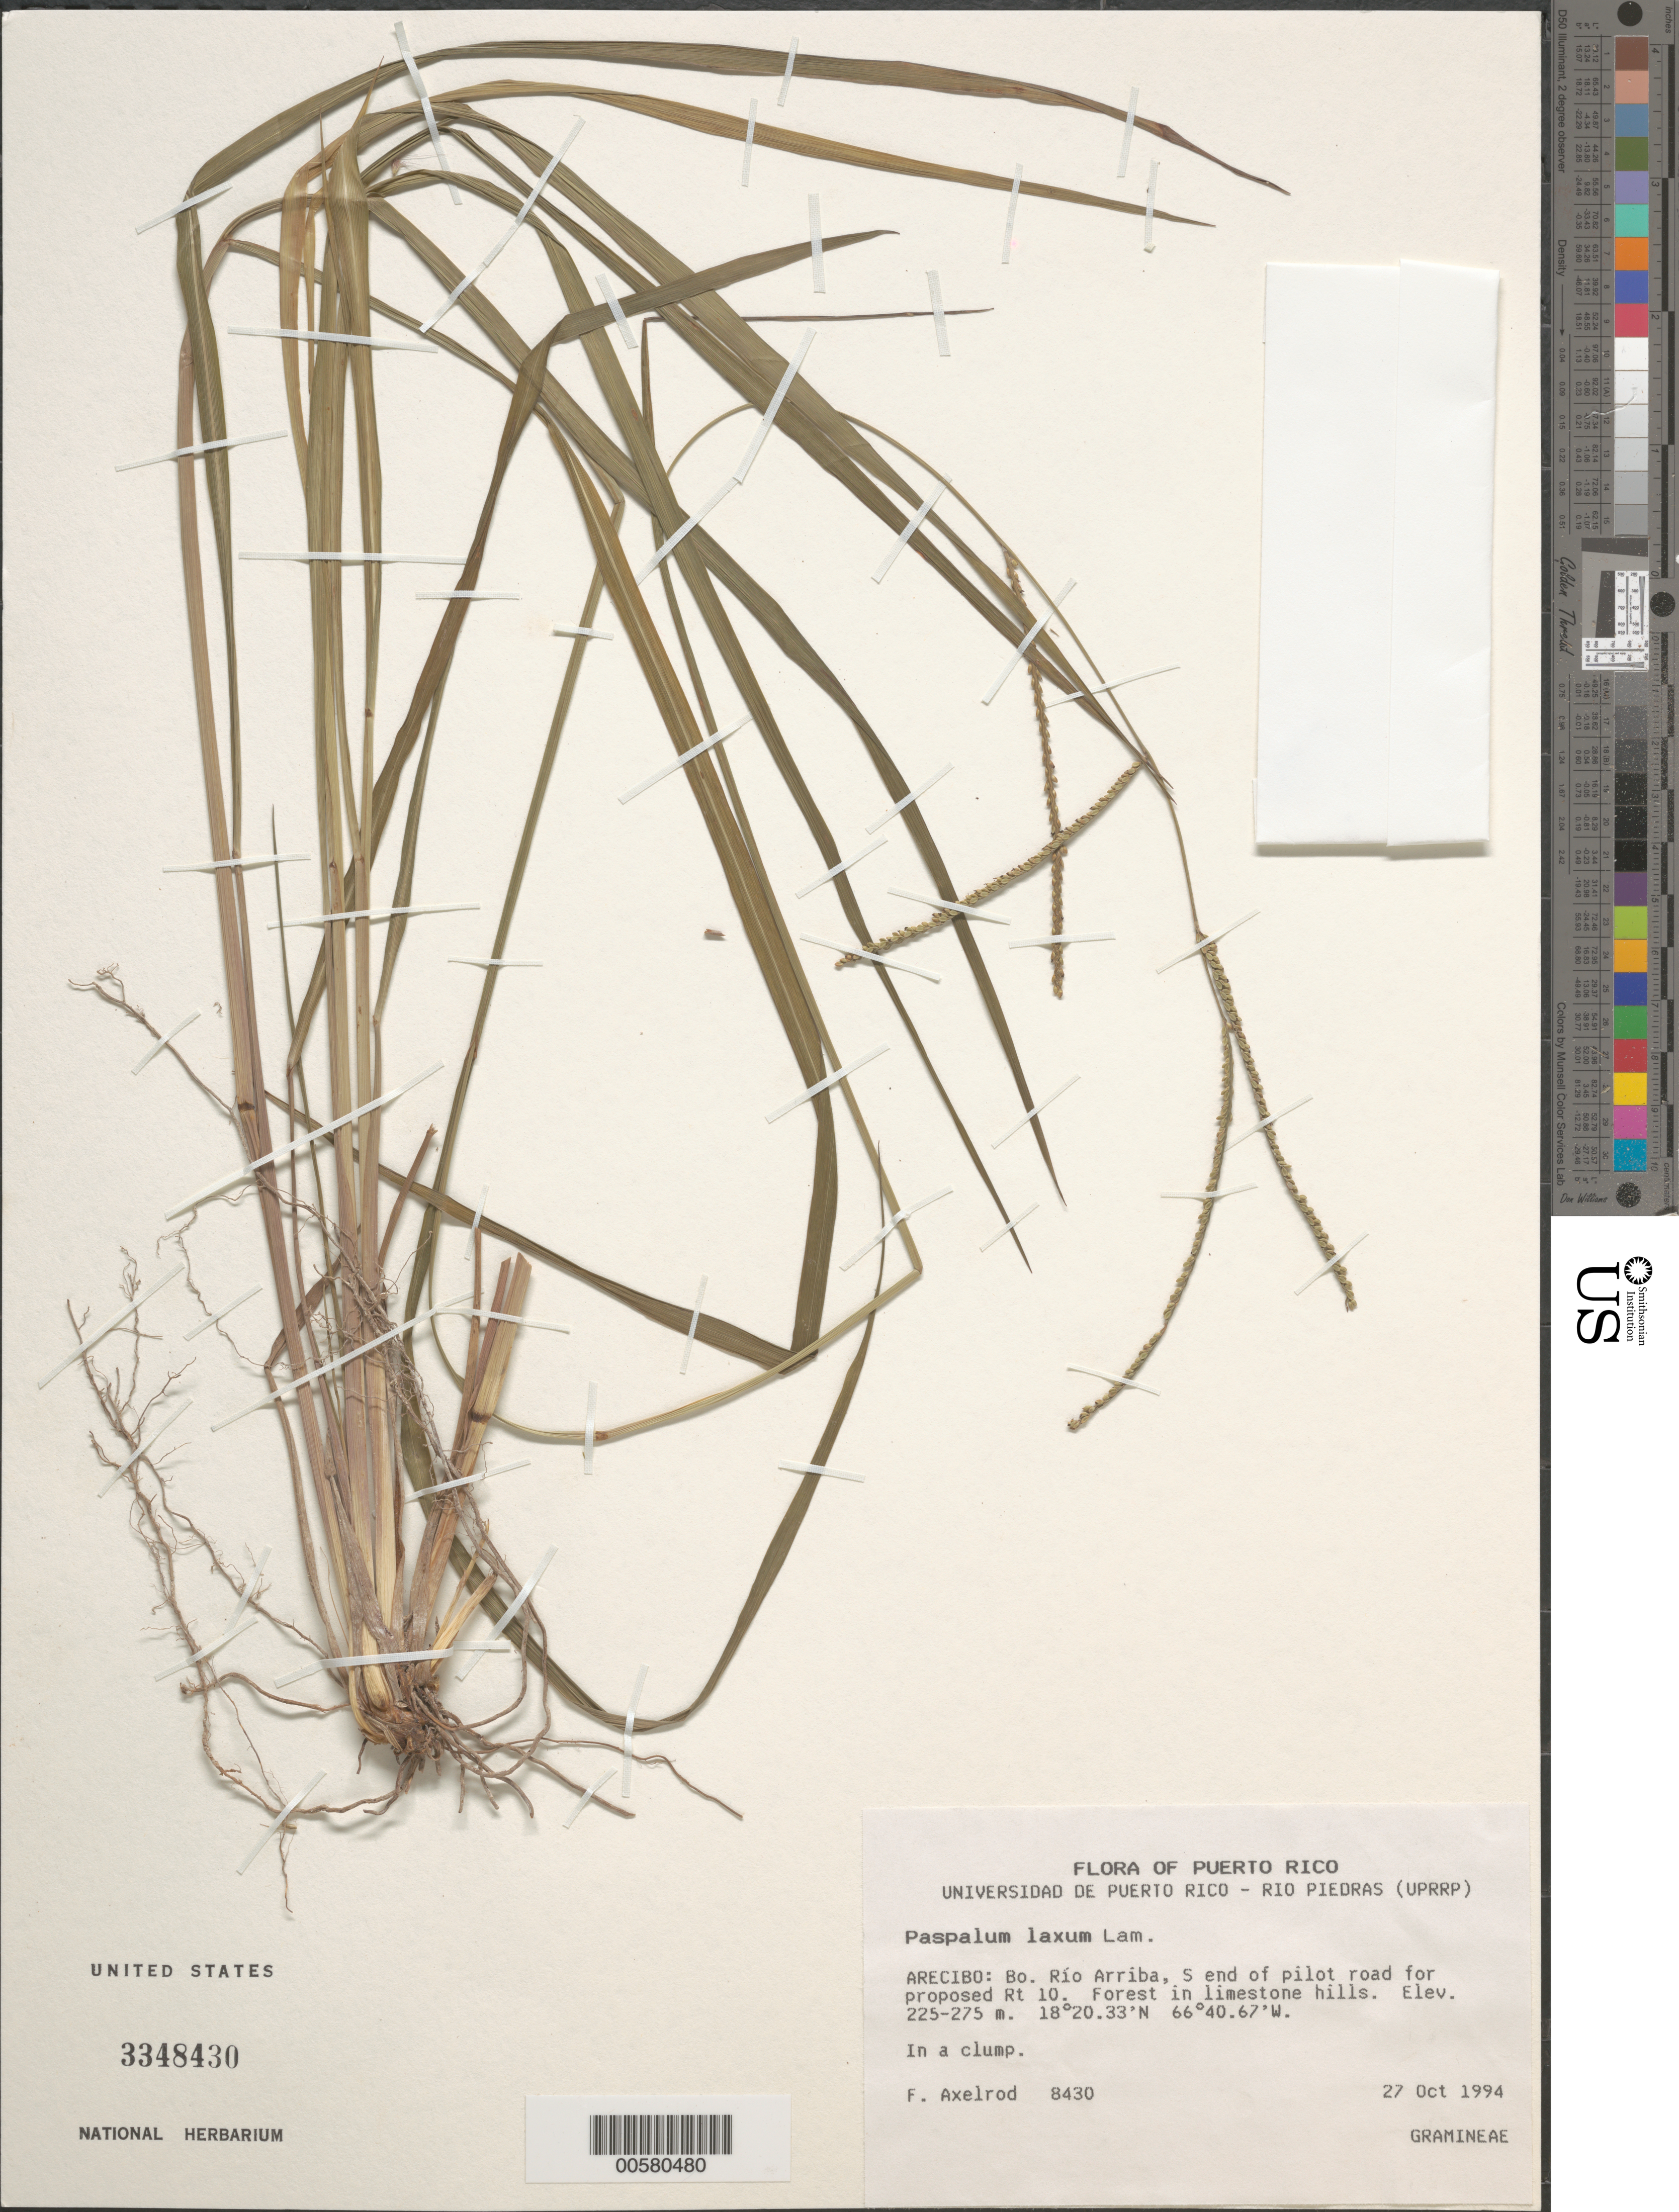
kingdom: Plantae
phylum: Tracheophyta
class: Liliopsida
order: Poales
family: Poaceae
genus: Paspalum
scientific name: Paspalum laxum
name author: Lam.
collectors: F. Axelrod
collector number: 8430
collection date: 1994-10-27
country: Puerto Rico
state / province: Arecibo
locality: Bo. Río Arriba, S end of polit road for proposed Rt 10. Forest in limestone hills.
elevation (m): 225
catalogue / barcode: US 3348430